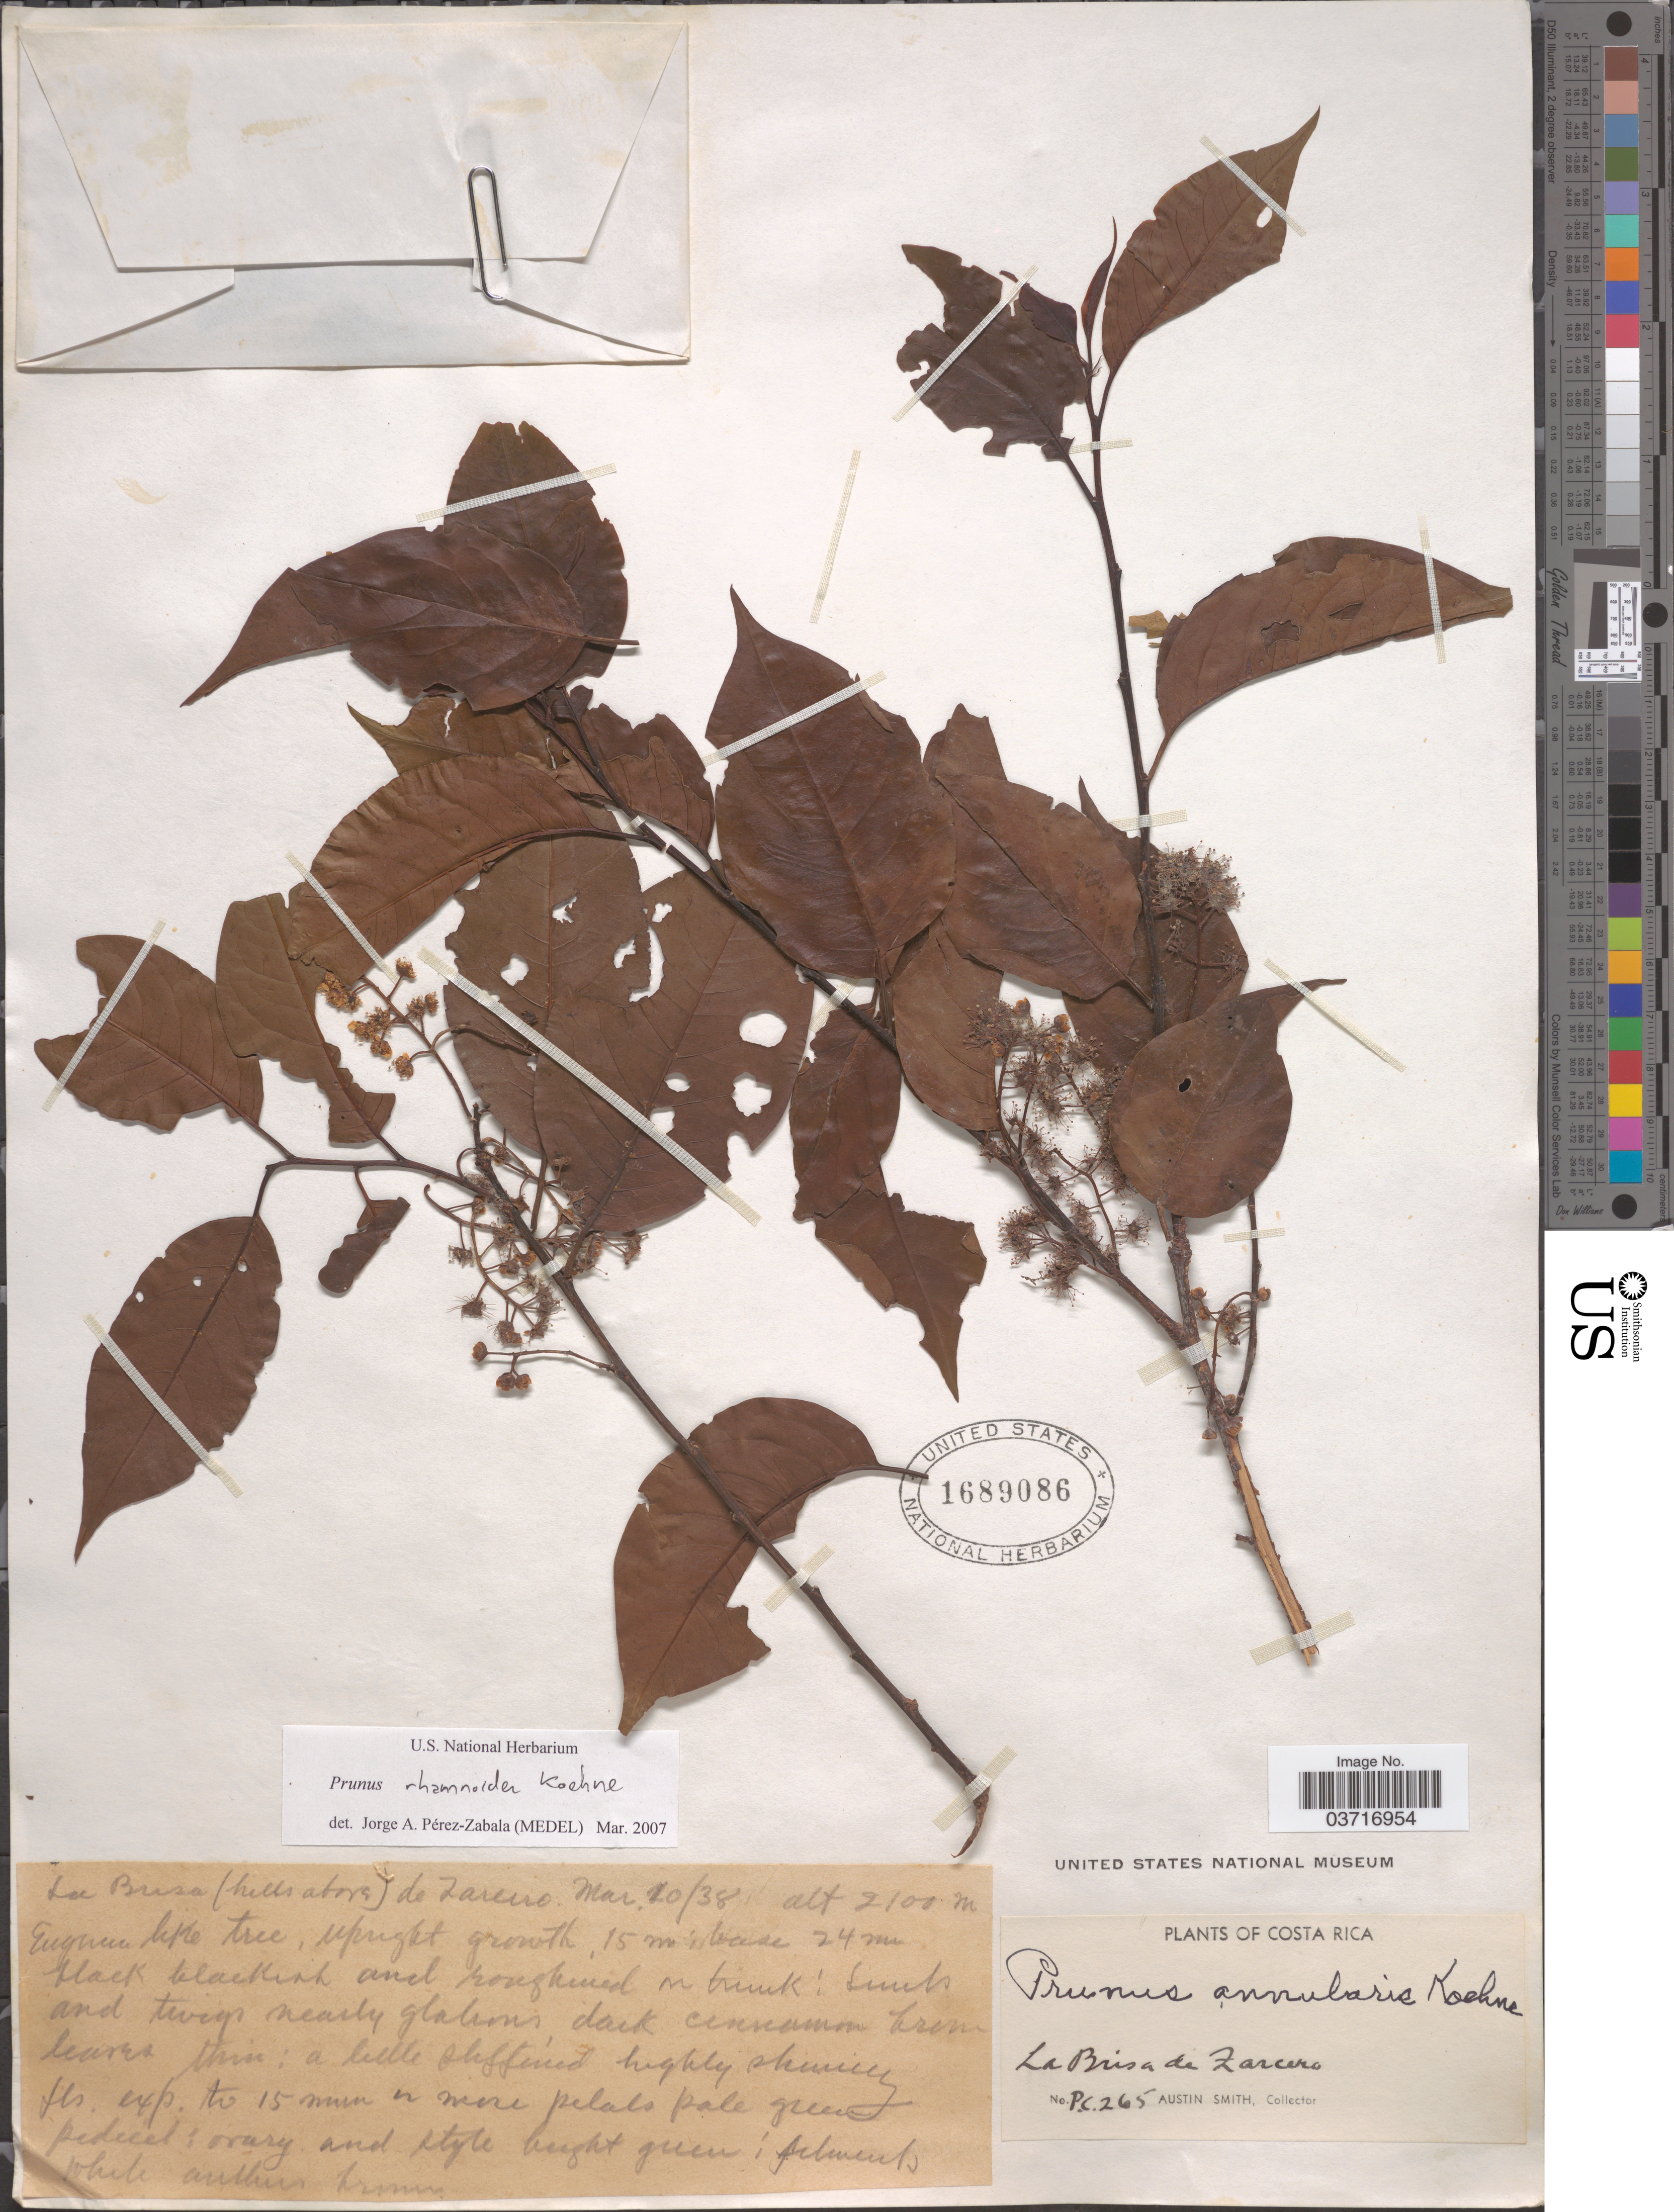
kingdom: Plantae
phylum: Tracheophyta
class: Magnoliopsida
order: Rosales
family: Rosaceae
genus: Prunus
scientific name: Prunus rhamnoides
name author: Koehne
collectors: Aust P. Smith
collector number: PC265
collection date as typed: Transcribed d/m/y: 10/3/38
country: Costa Rica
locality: La Brisa de Zarcero.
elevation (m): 2100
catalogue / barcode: US 1689086